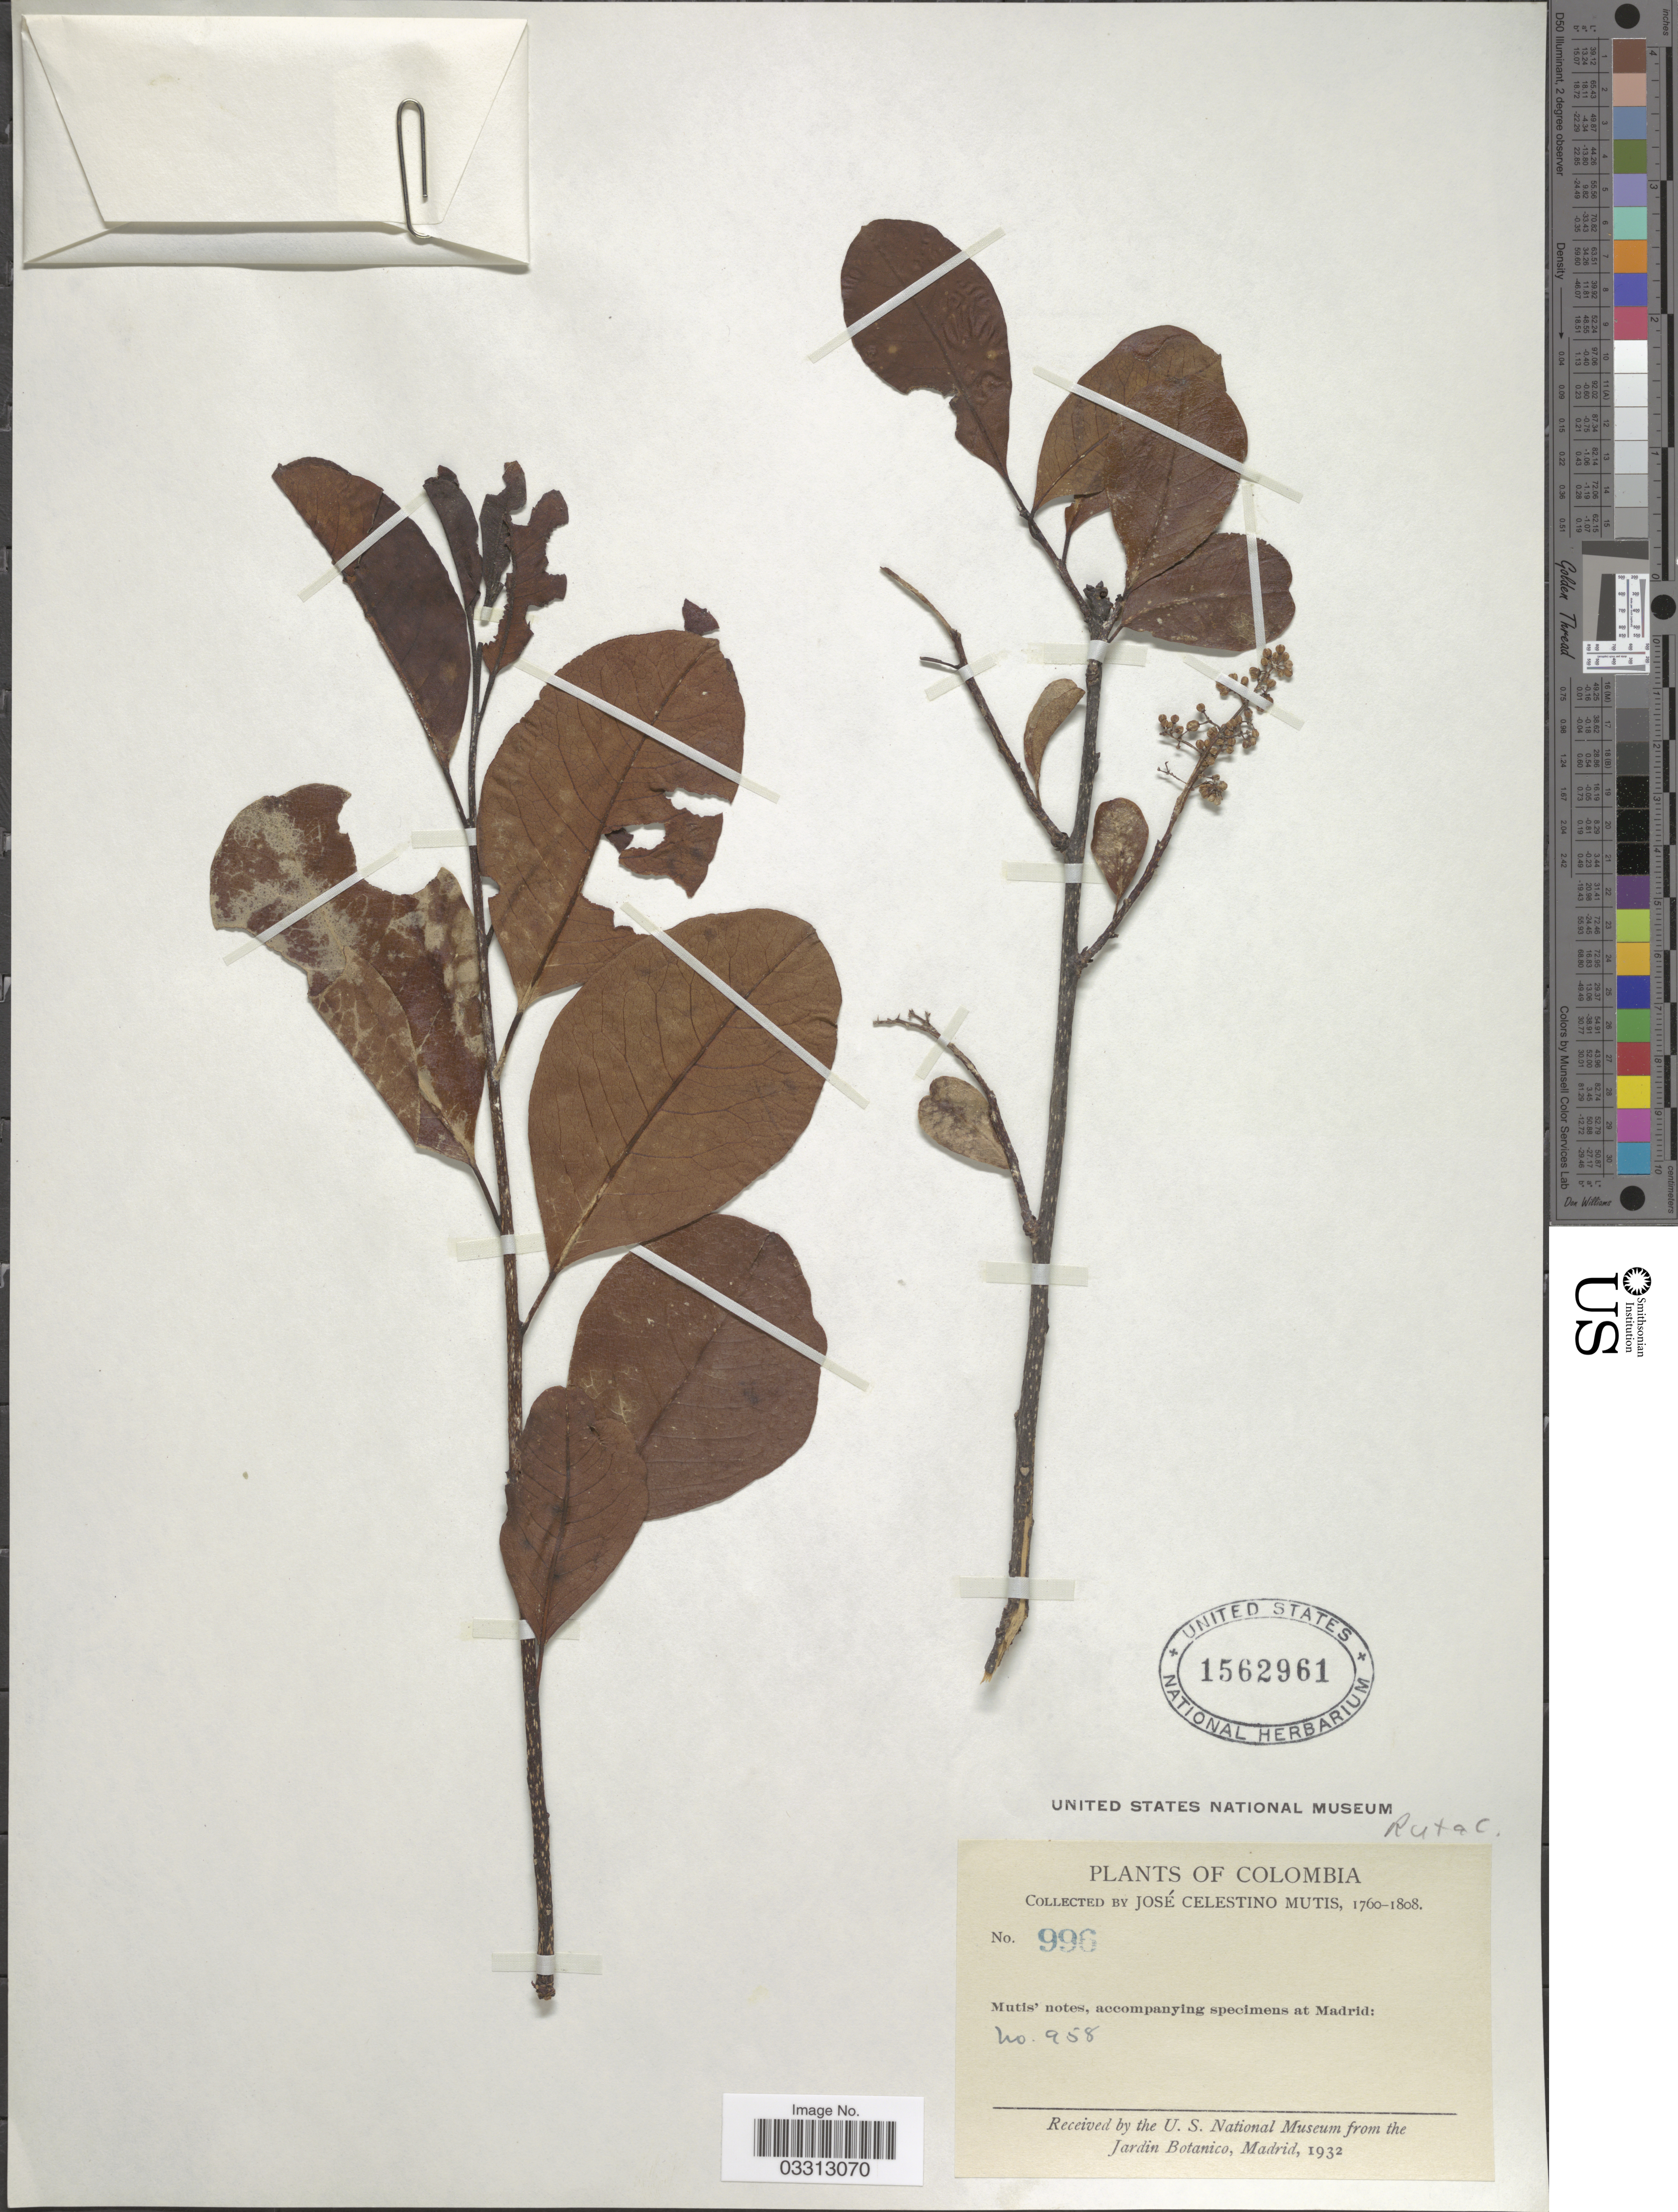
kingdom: Plantae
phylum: Tracheophyta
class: Magnoliopsida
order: Sapindales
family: Rutaceae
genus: Zanthoxylum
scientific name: Zanthoxylum schreberi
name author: (J.F. Gmel.) Reynel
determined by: Londoño-Echeverri, Y.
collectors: J. C. B. Mutis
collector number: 996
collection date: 1760/1808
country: Colombia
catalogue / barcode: US 1562961